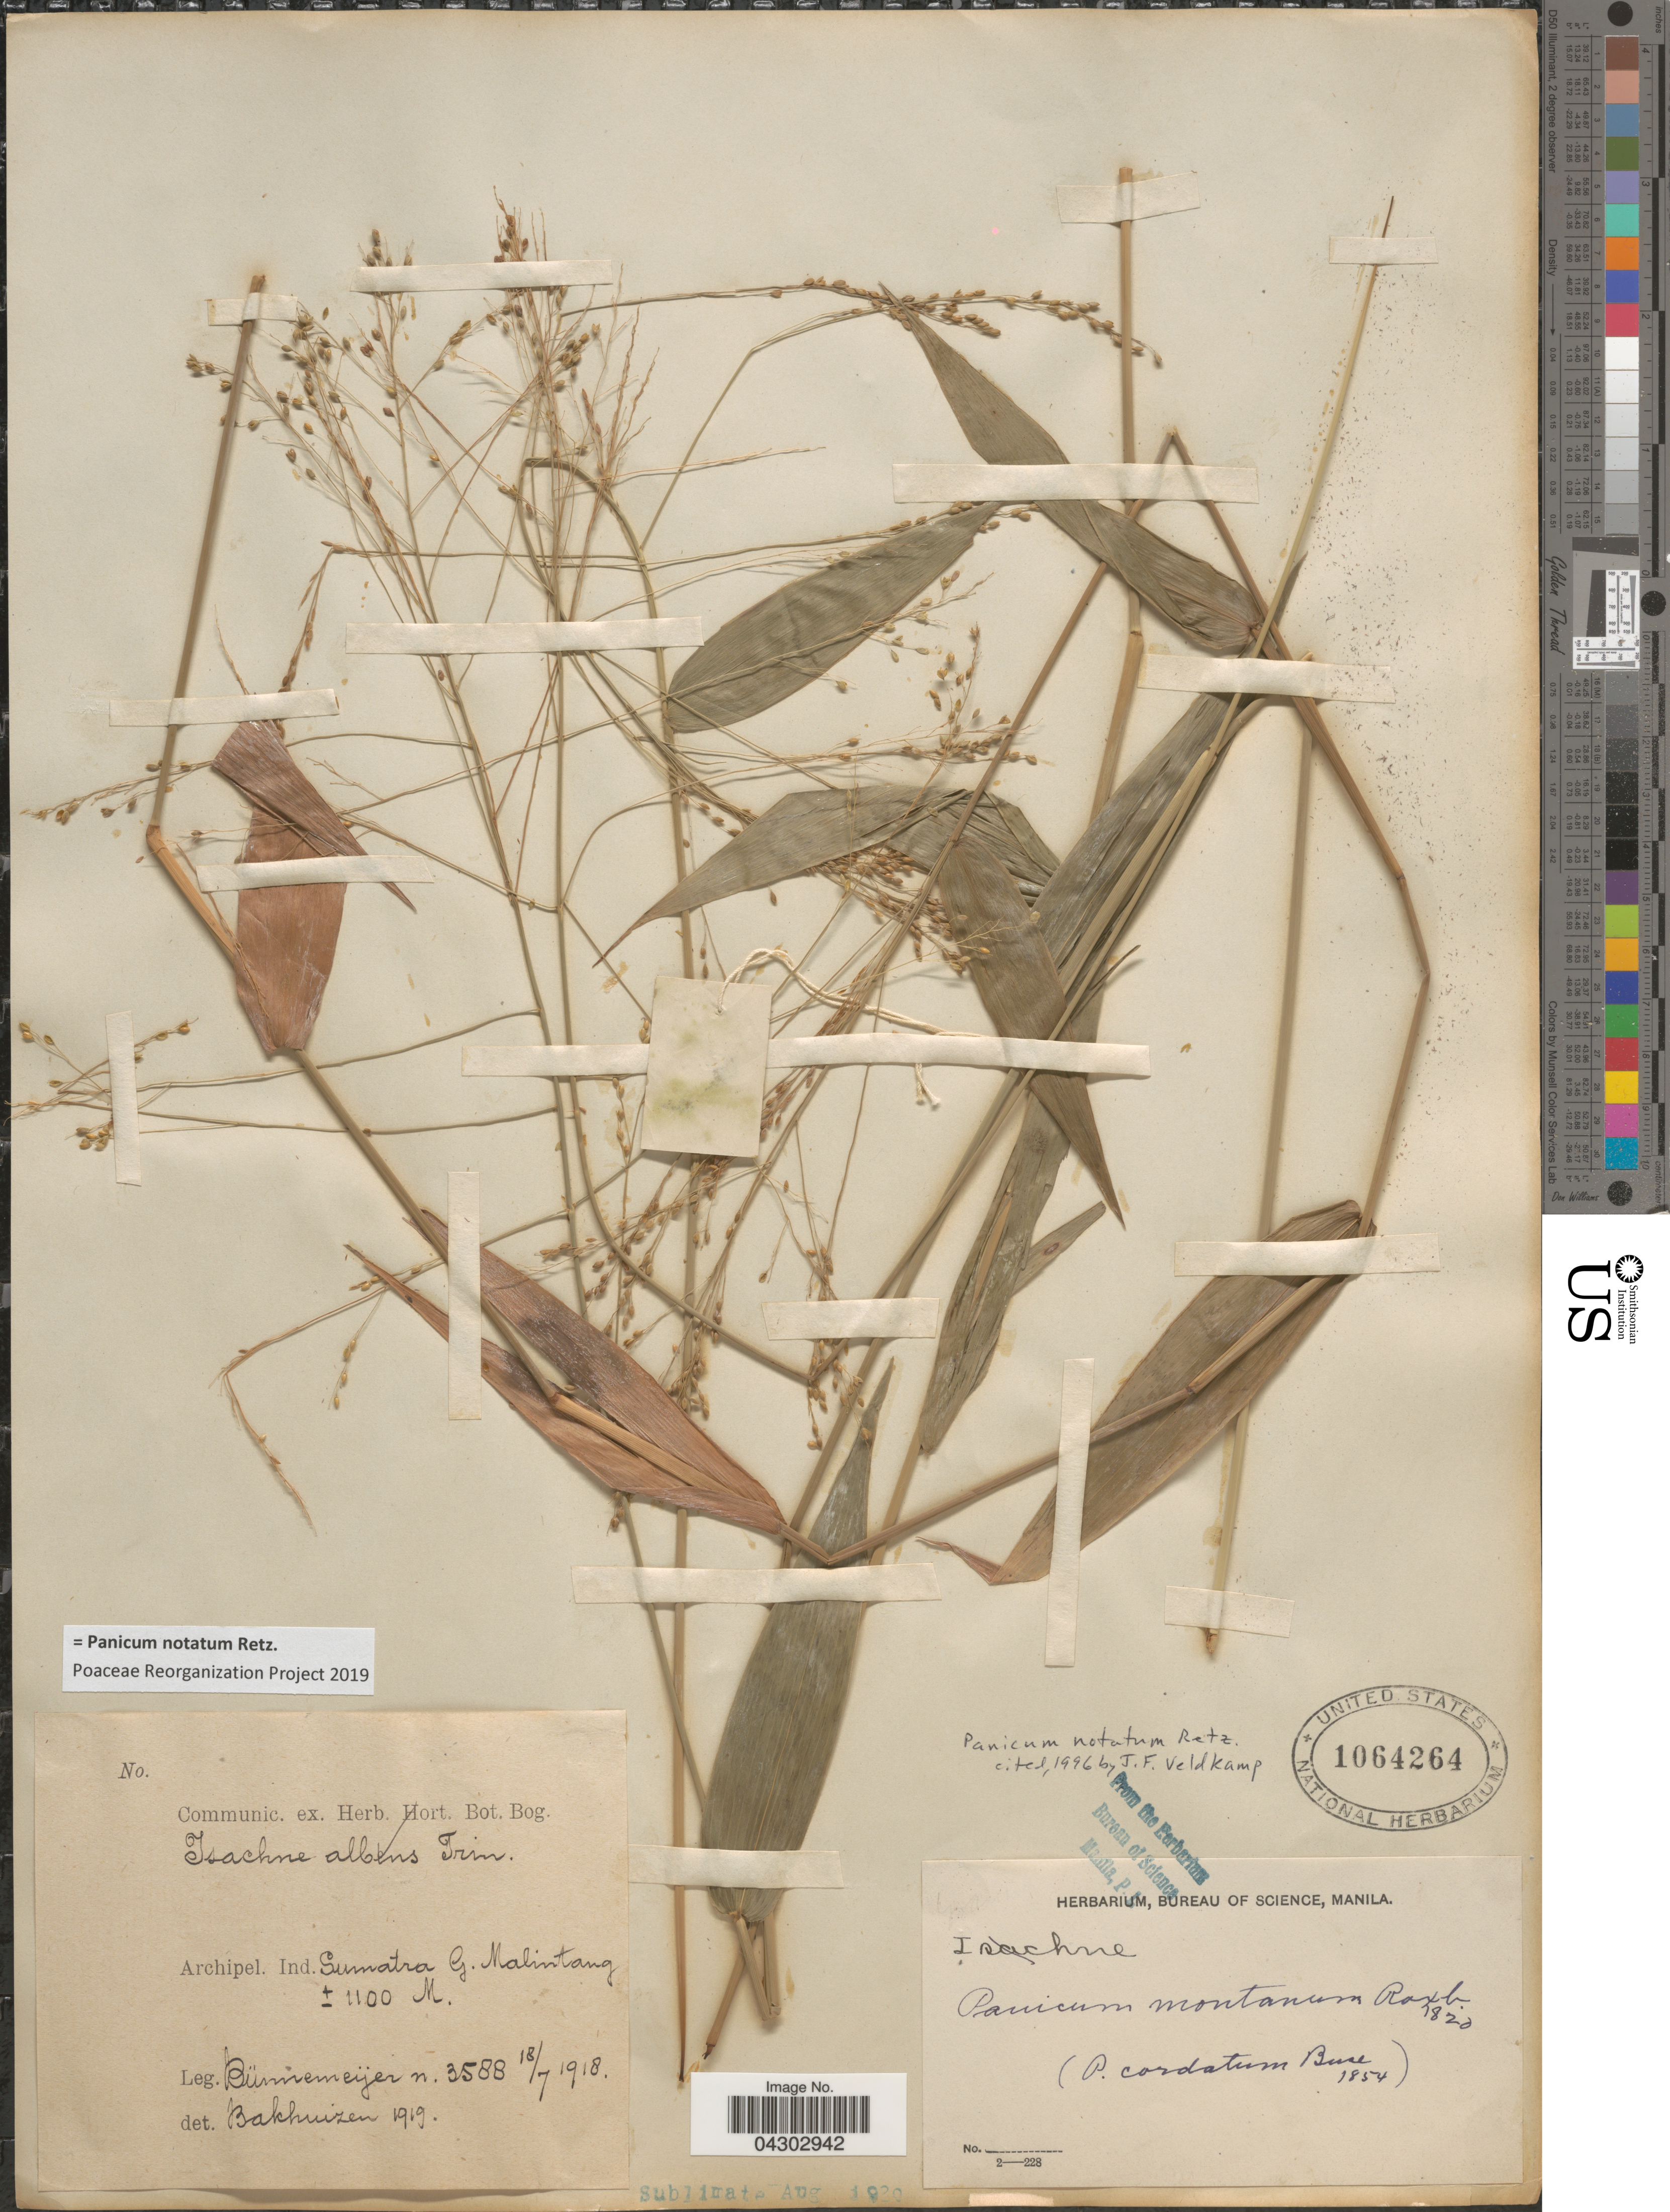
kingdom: Plantae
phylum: Tracheophyta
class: Liliopsida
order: Poales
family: Poaceae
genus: Panicum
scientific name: Panicum notatum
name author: Retz.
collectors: -. Bunnemeijer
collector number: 3588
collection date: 1918-07-18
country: Indonesia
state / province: Sumatra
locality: Archipel. Ind. Sumatra G. Malintang.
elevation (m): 1100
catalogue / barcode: US 1064264